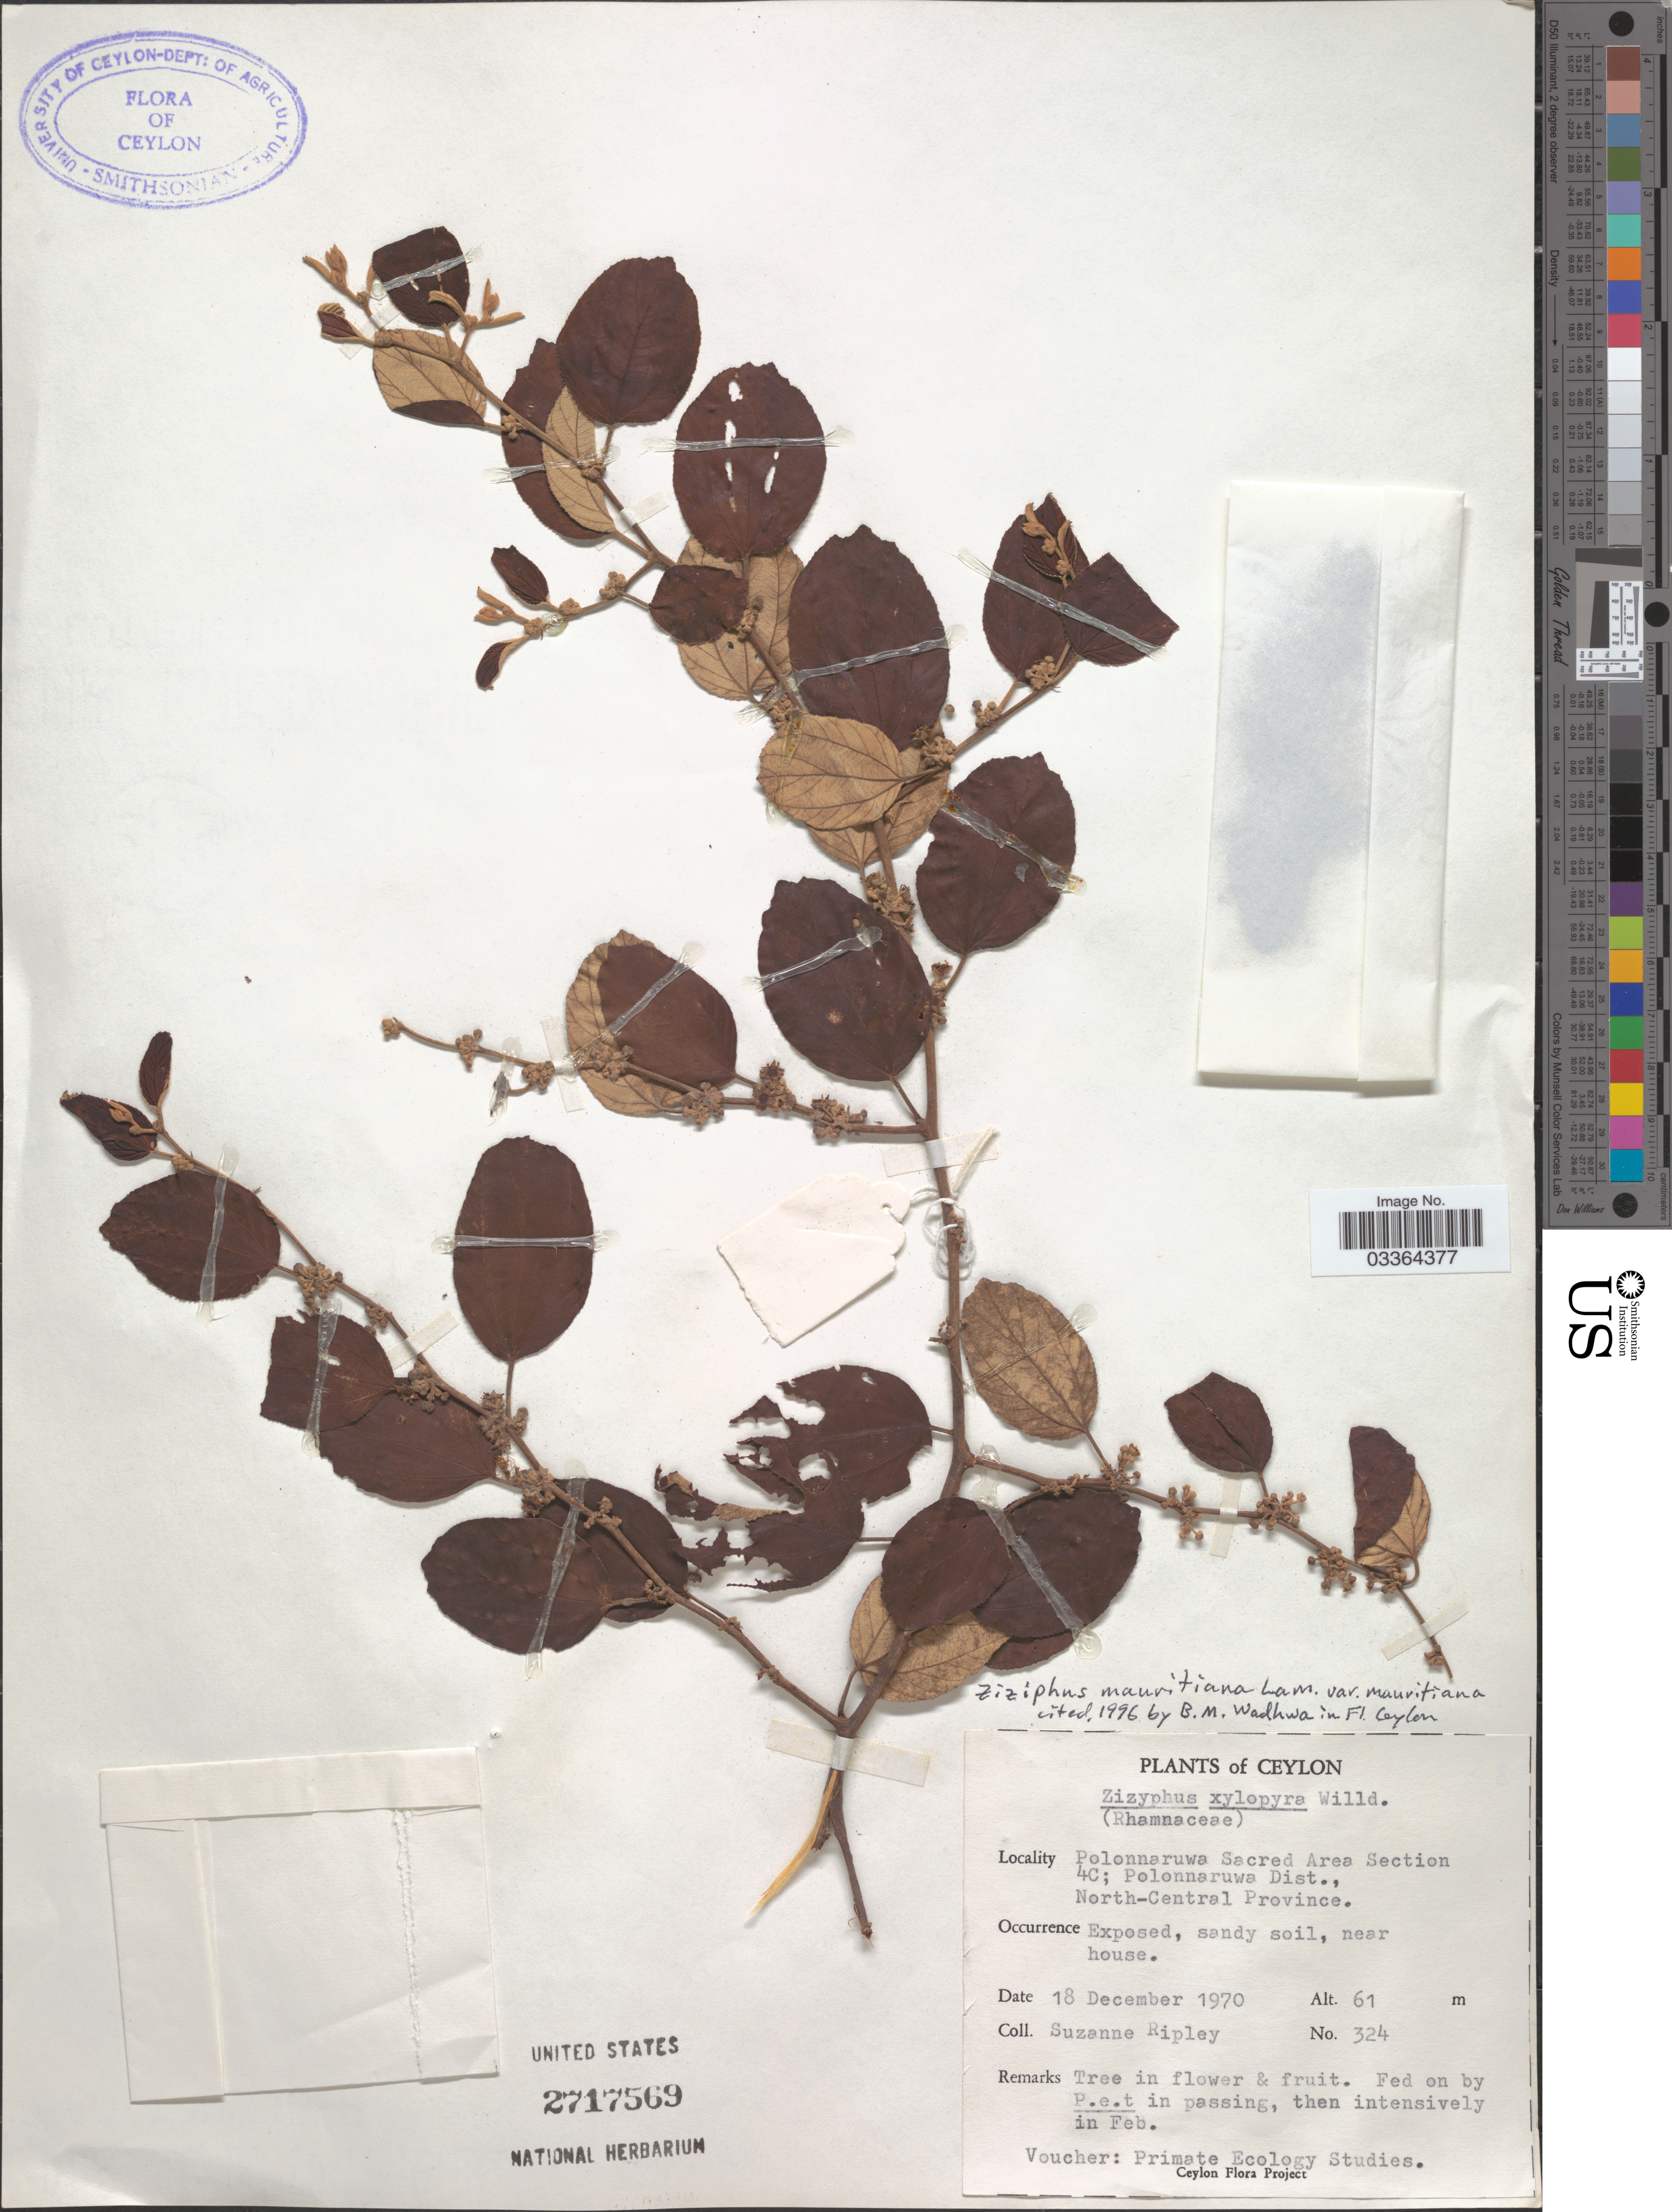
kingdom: Plantae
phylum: Tracheophyta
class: Magnoliopsida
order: Rosales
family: Rhamnaceae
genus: Ziziphus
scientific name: Ziziphus mauritiana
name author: Lam.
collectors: S. Ripley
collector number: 324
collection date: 1970-12-18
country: Sri Lanka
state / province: North Central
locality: Ceylon. Polonnaruwa Sacred Area Section 4C; Polonnaruwa Dist.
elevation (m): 61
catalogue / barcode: US 2717569